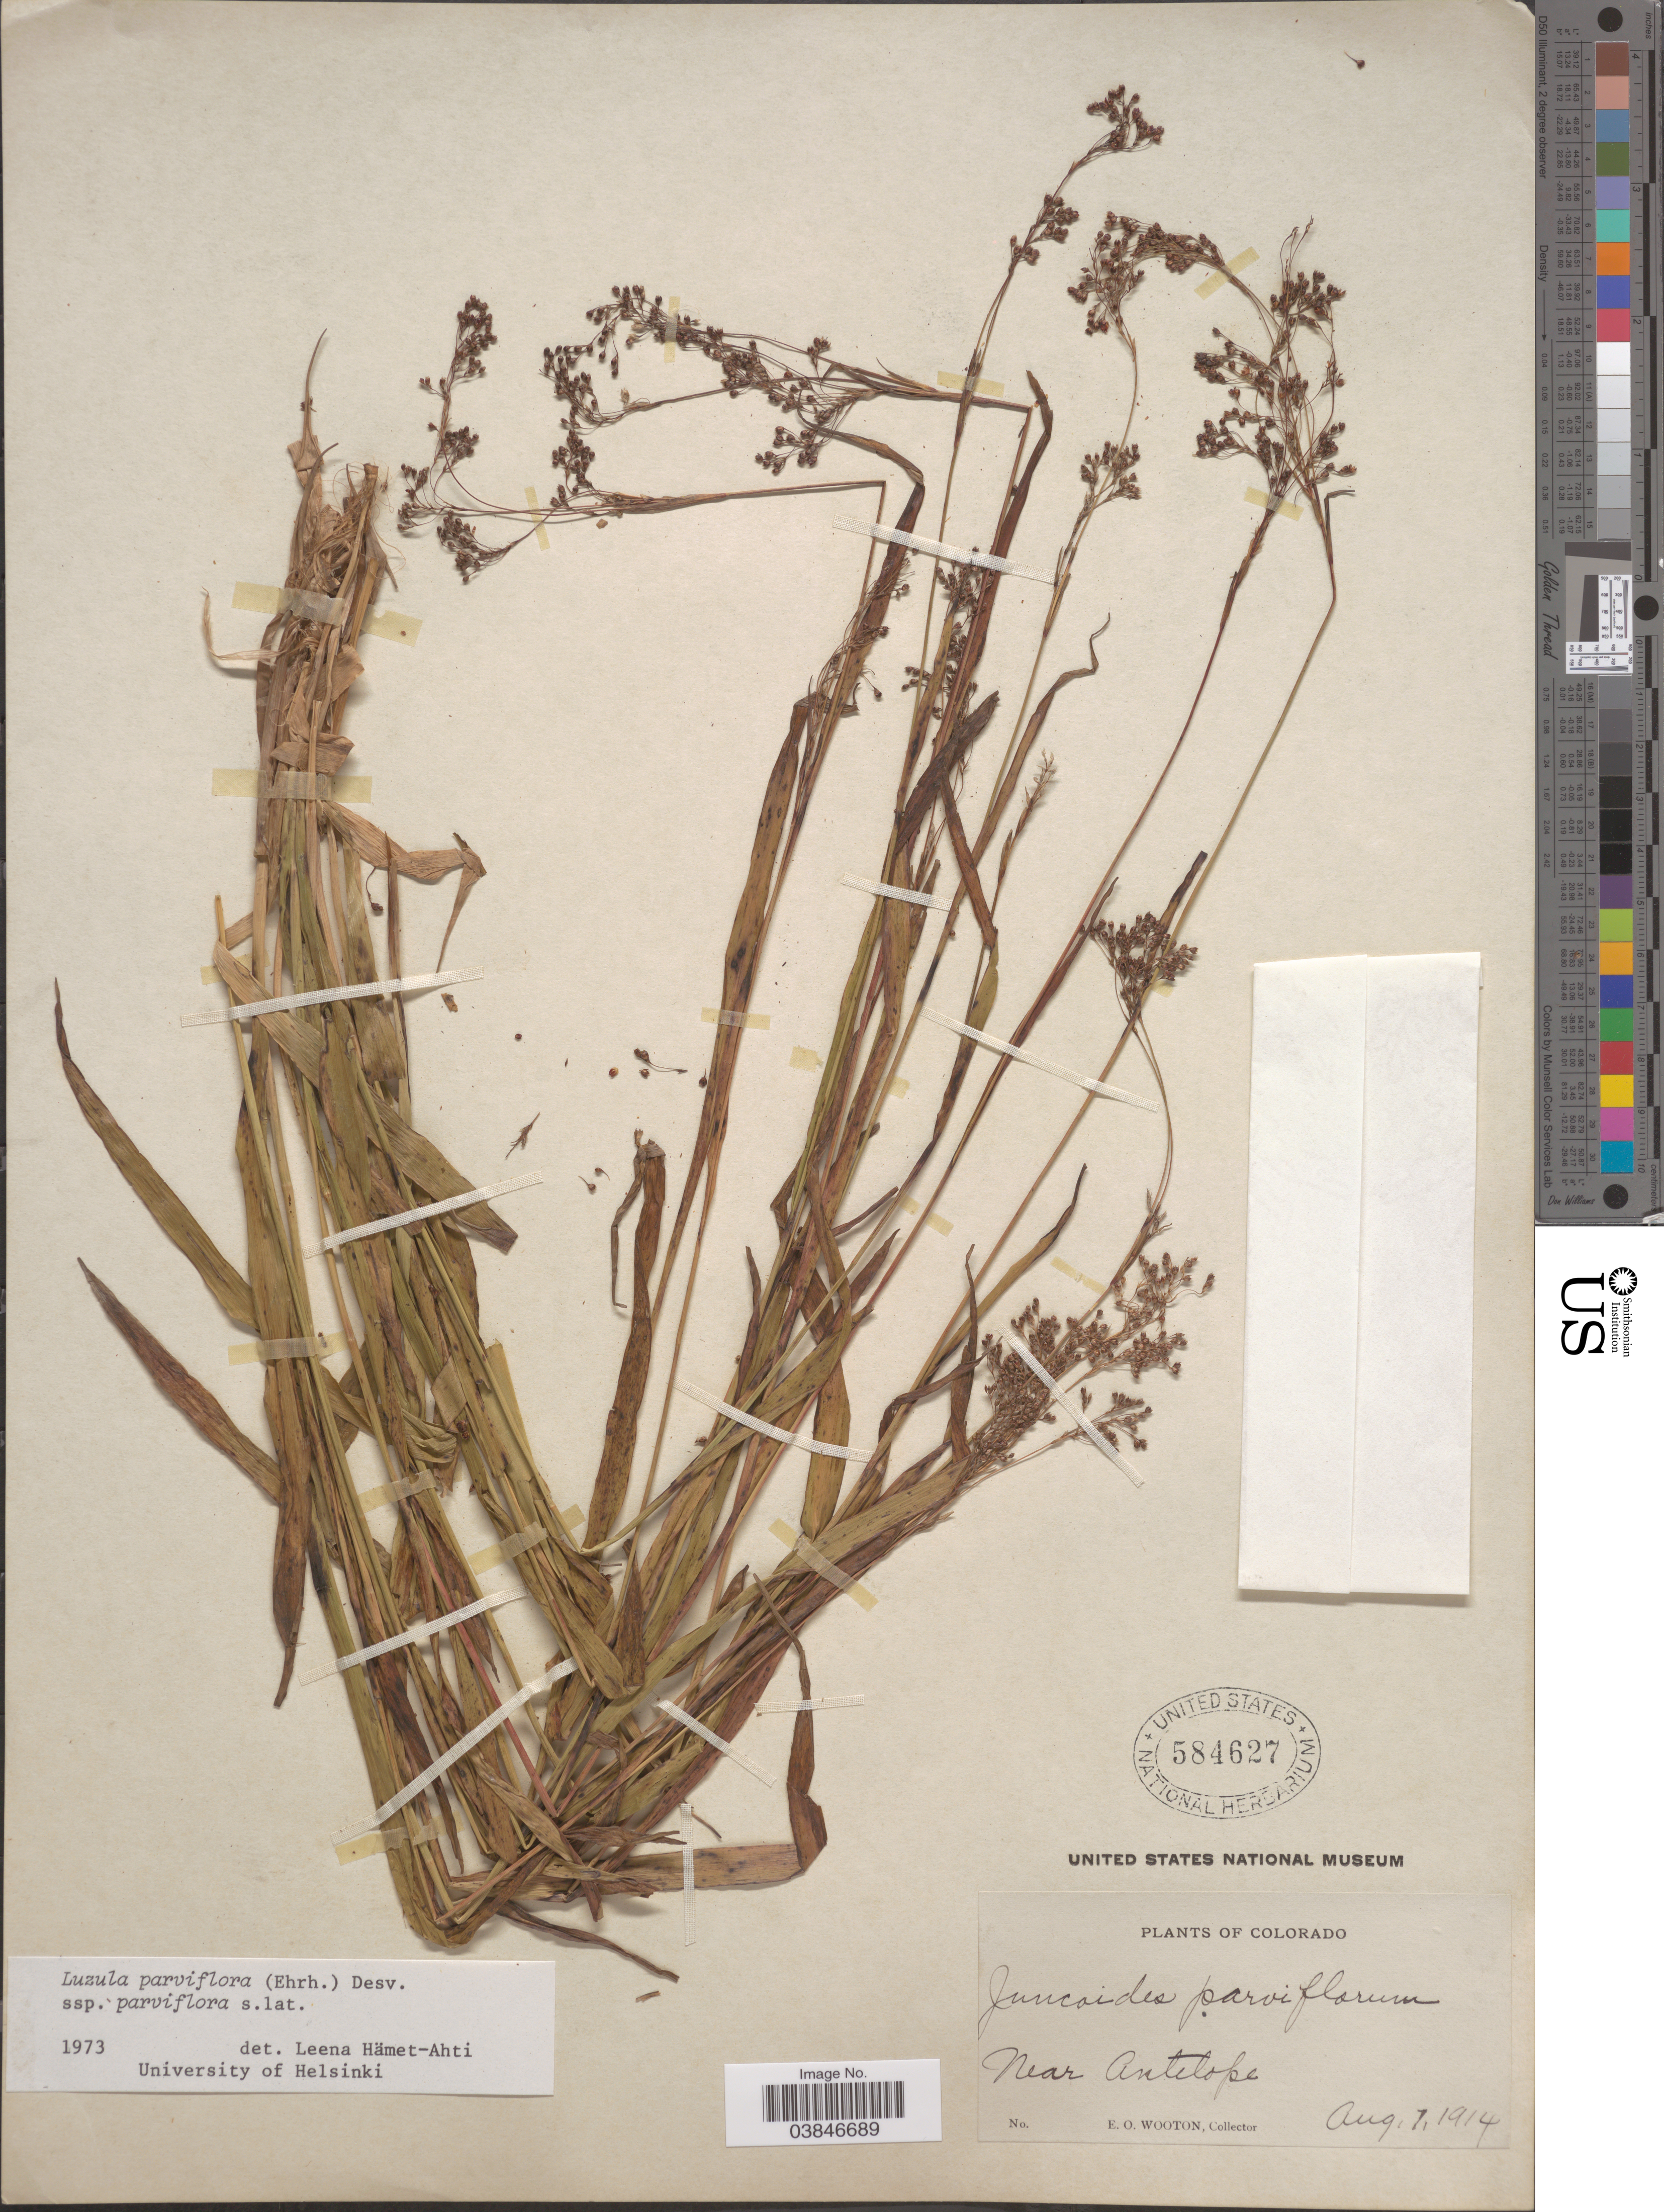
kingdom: Plantae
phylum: Tracheophyta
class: Liliopsida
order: Poales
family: Juncaceae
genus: Luzula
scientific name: Luzula parviflora subsp. parviflora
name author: (Ehrh.) Desv.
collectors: E. O. Wooton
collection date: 1914-08-07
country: United States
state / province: Colorado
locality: Near Antelope.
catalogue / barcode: US 584627